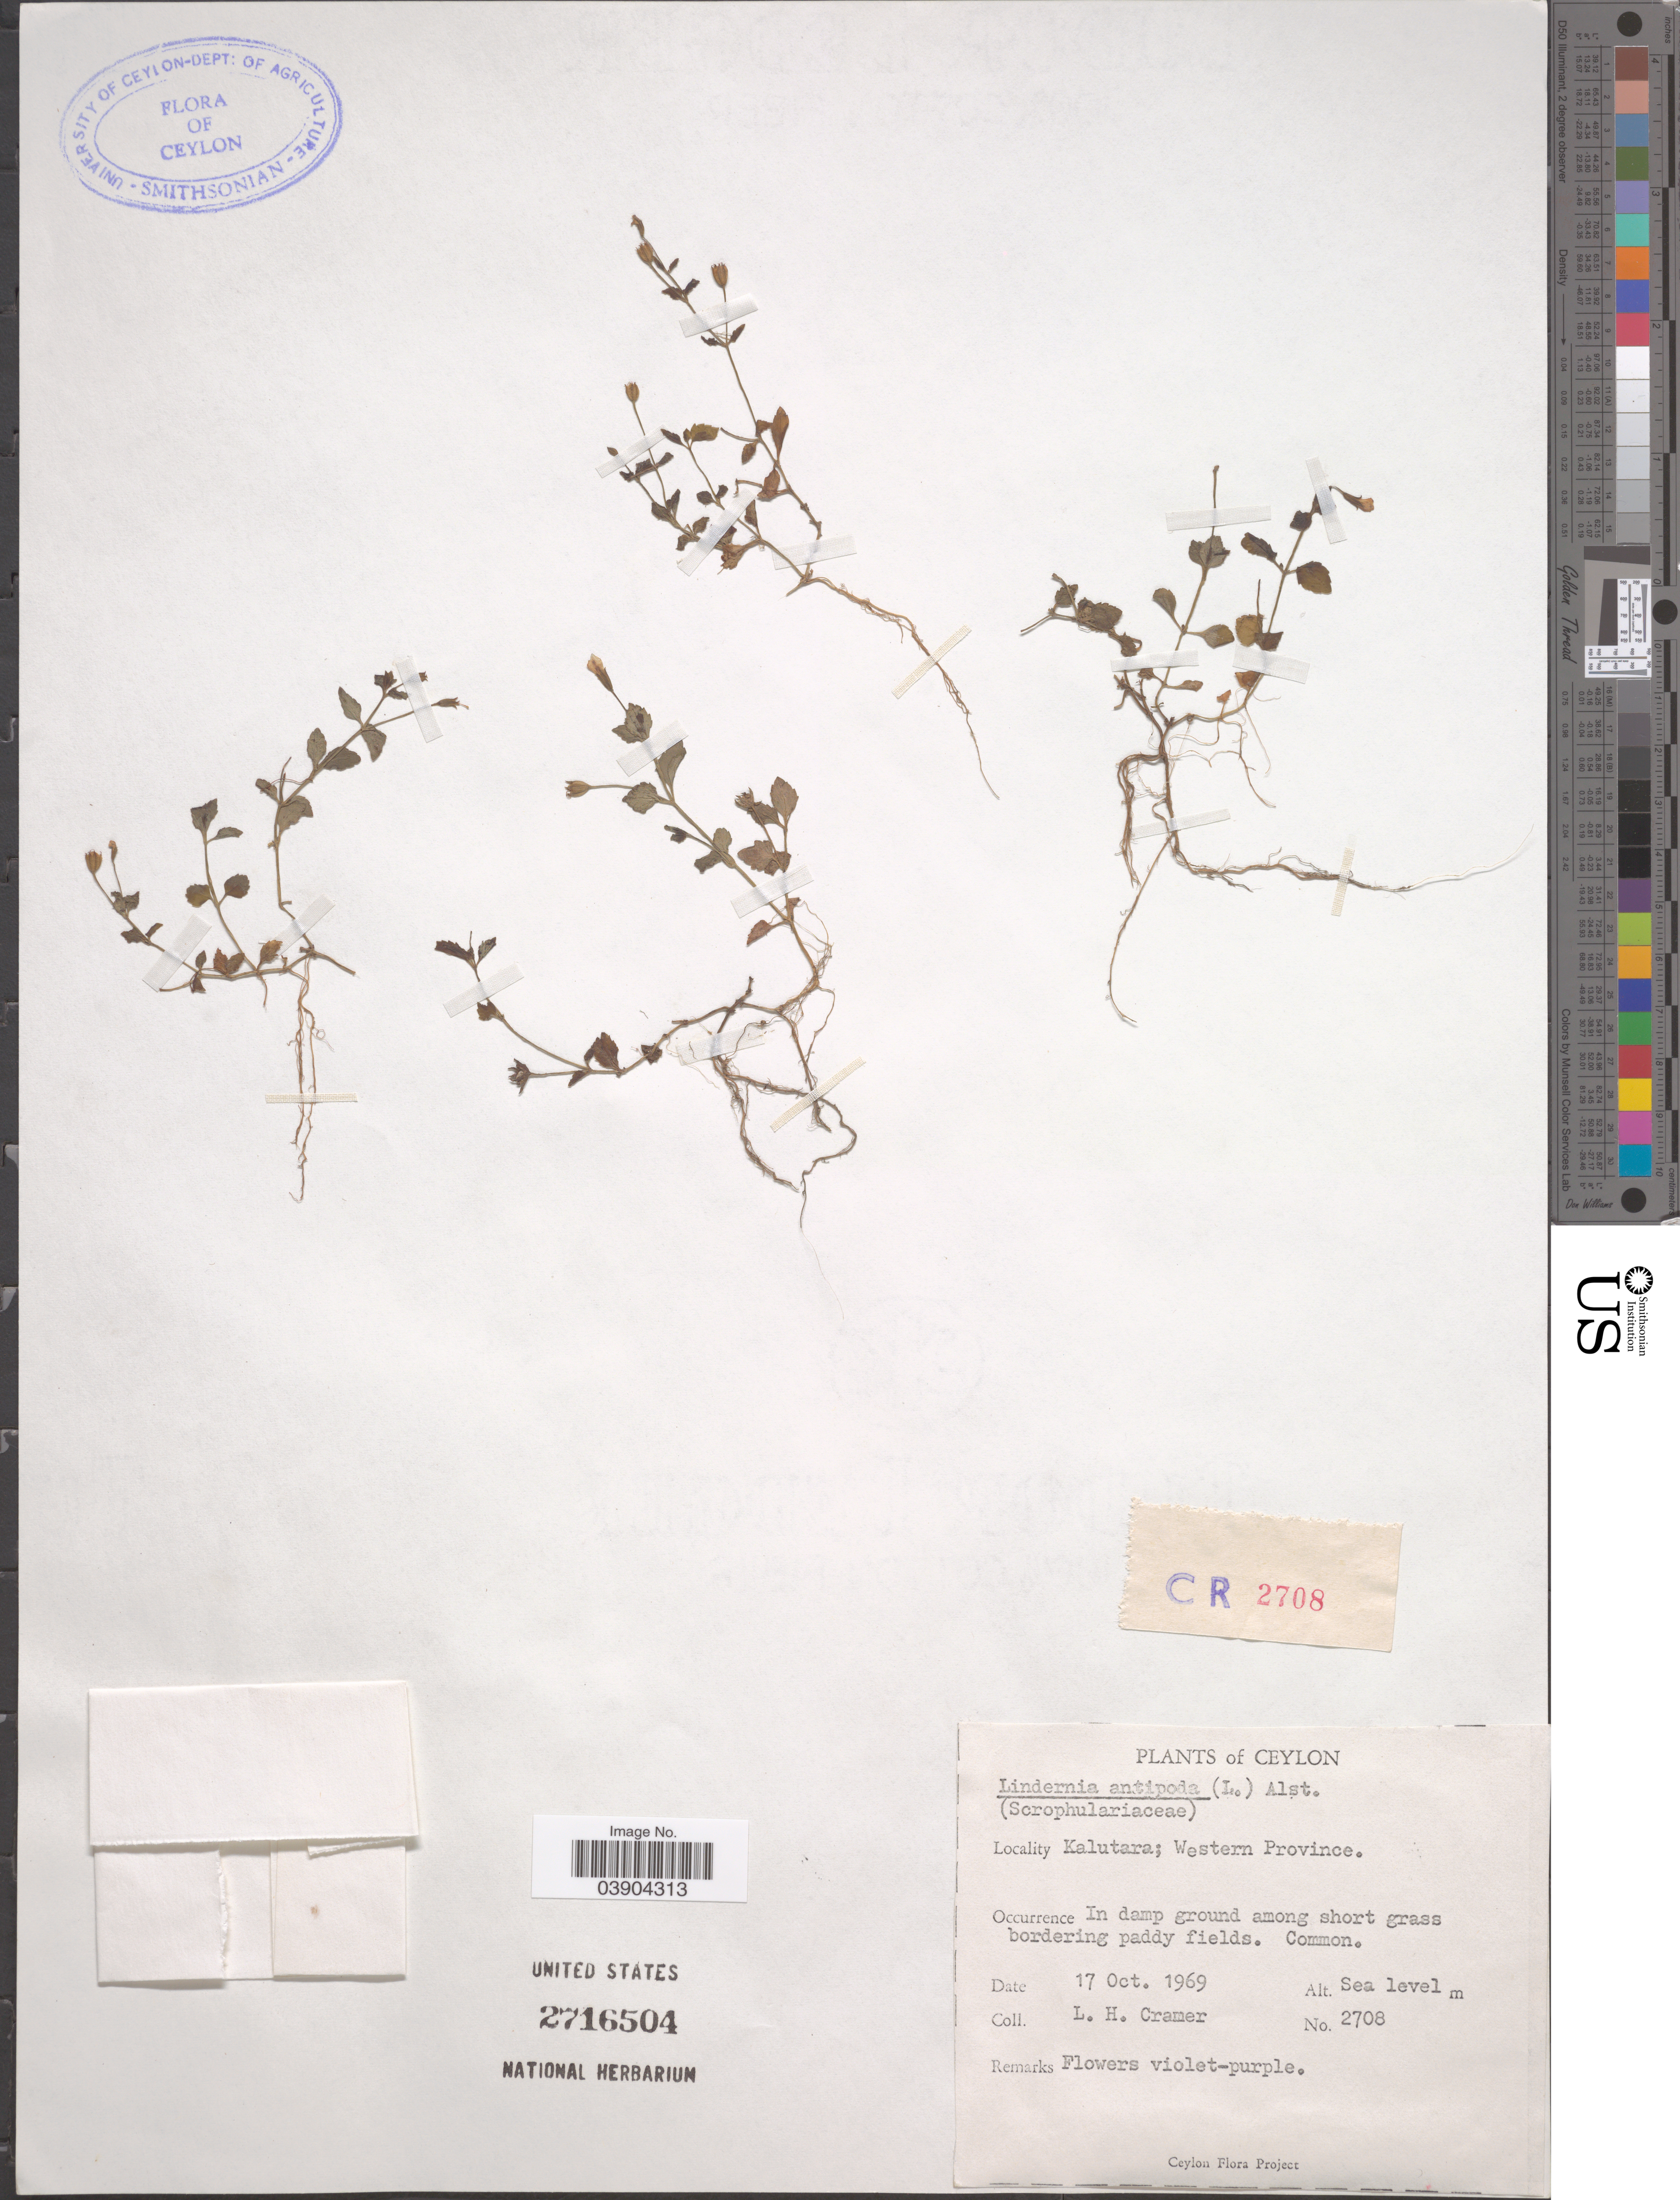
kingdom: Plantae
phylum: Tracheophyta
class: Magnoliopsida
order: Lamiales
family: Linderniaceae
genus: Lindernia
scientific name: Lindernia antipoda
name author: (L.) Alston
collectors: L. H. Cramer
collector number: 2708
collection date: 1969-10-17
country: Sri Lanka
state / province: Western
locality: Ceylon. Kalutara.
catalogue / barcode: US 2716504